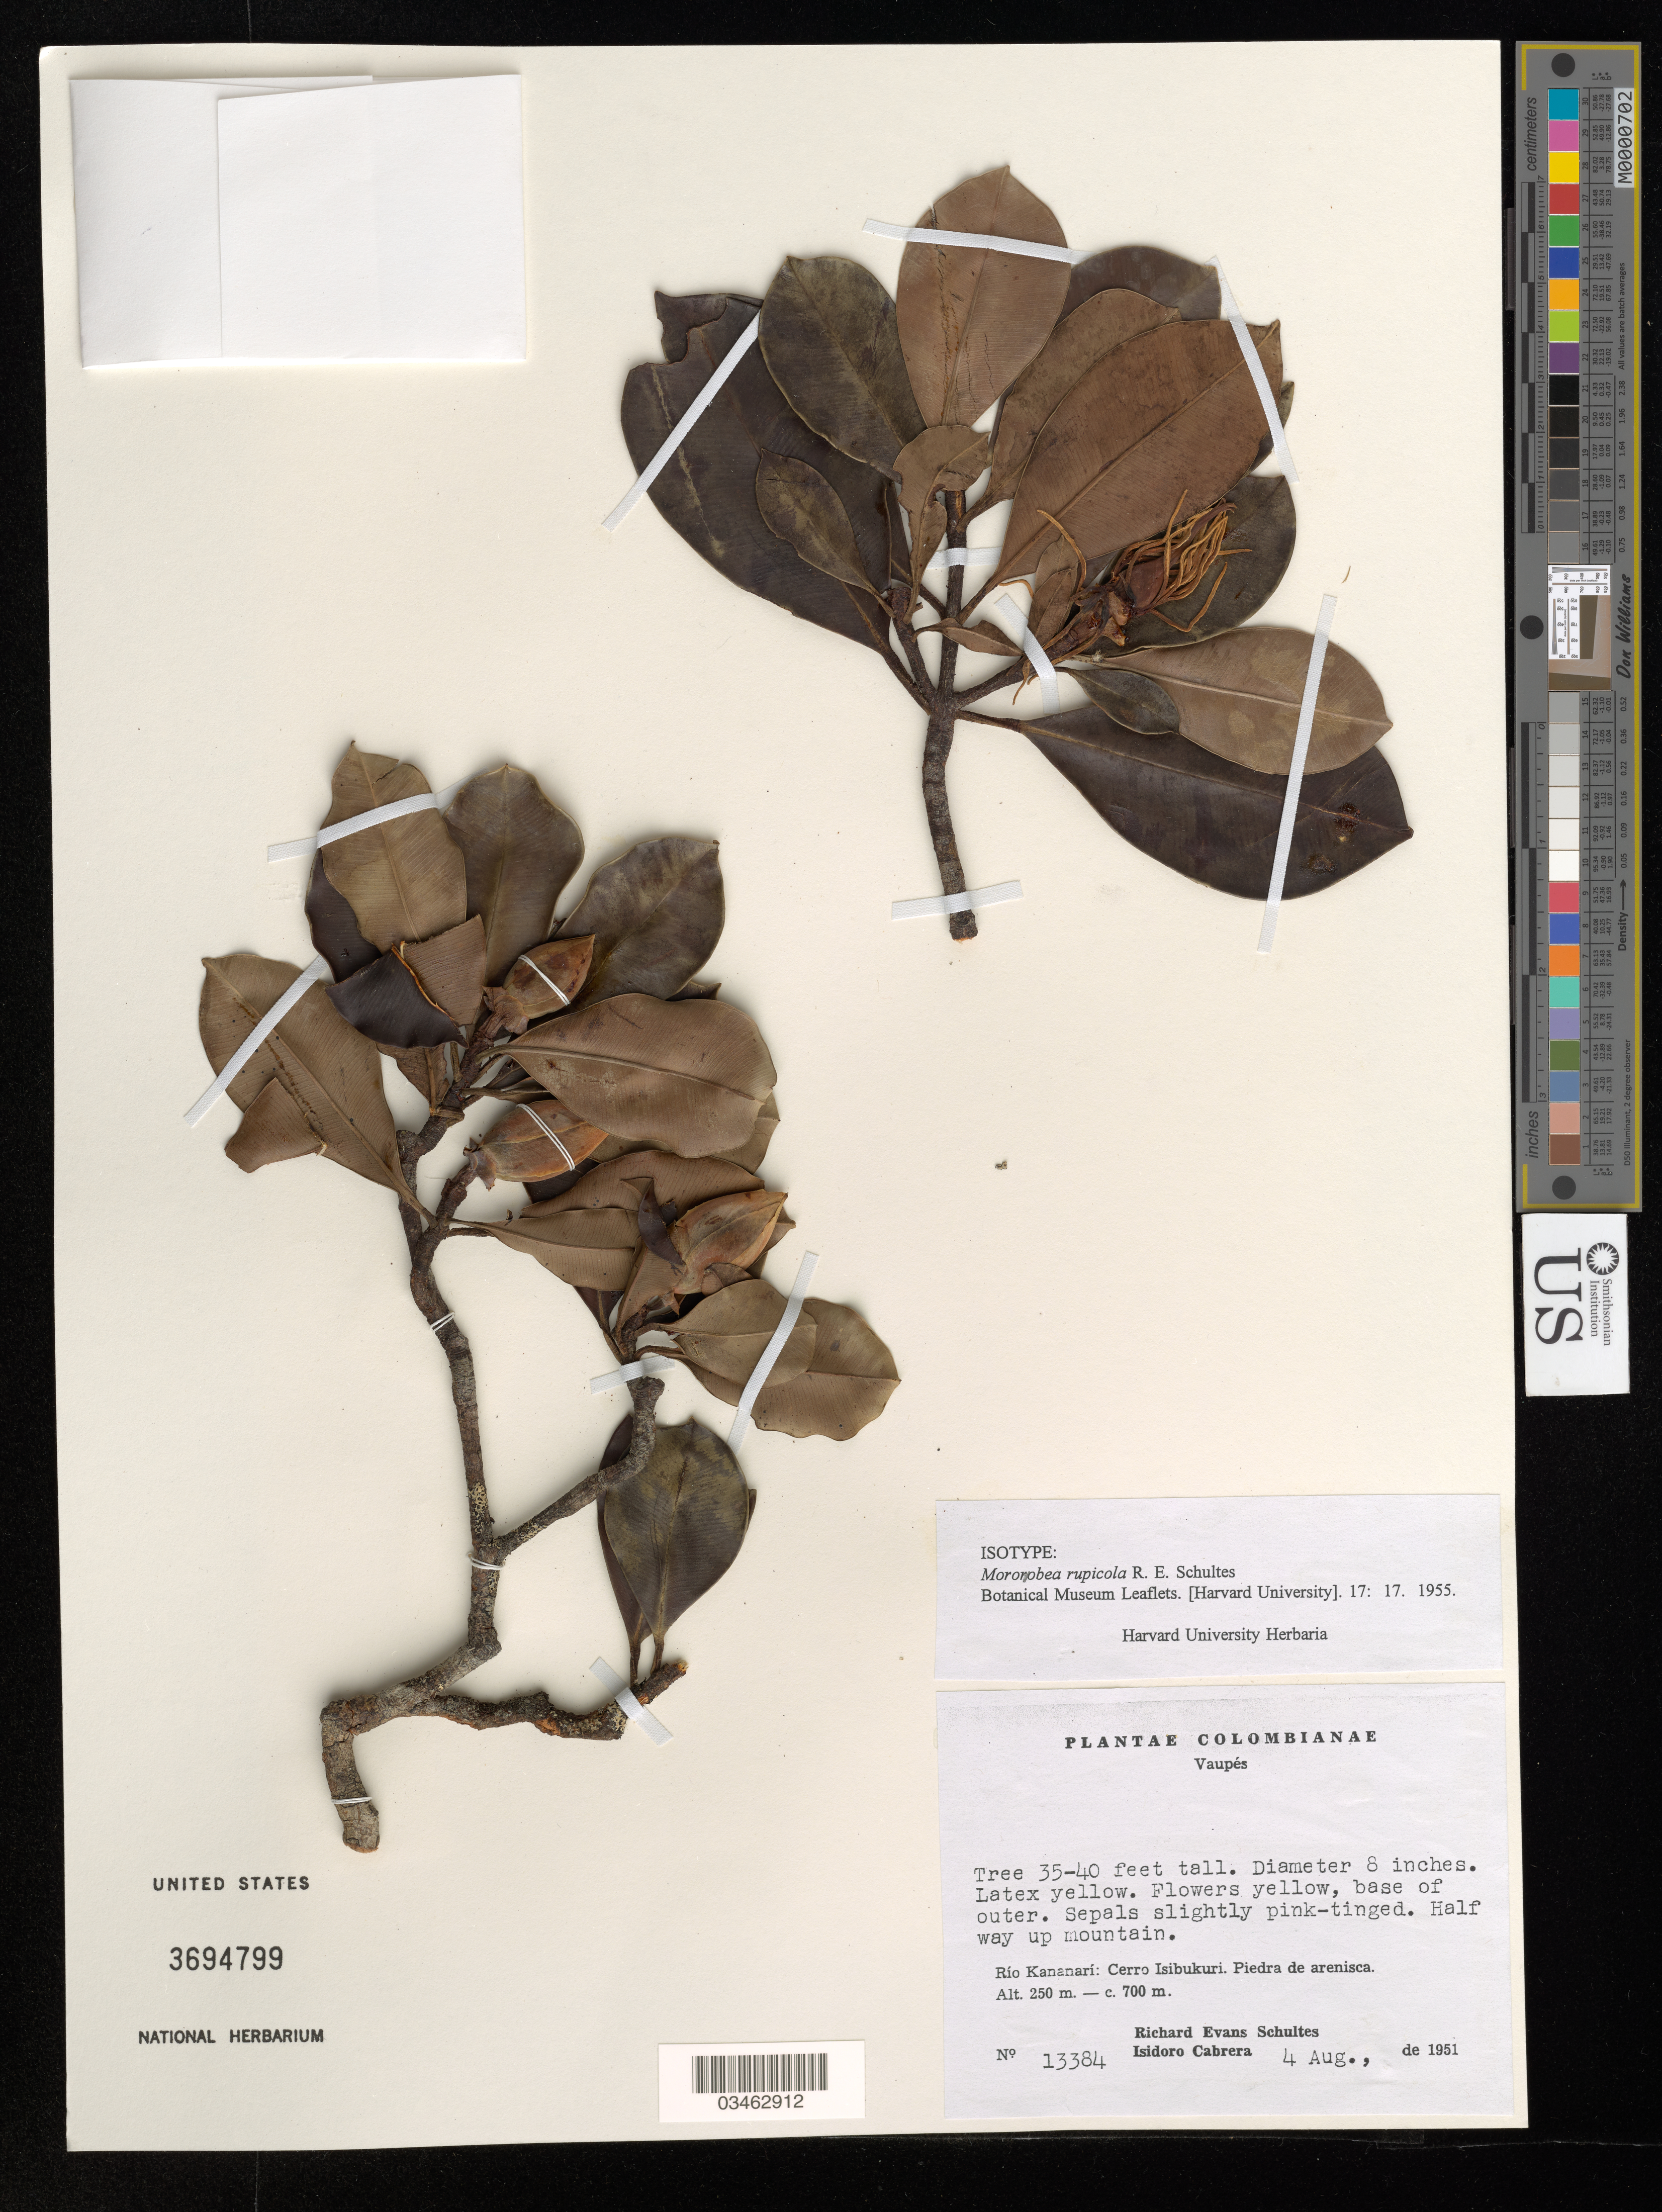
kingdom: Plantae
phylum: Tracheophyta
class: Magnoliopsida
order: Malpighiales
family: Clusiaceae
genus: Moronobea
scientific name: Moronobea rupicola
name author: R.E. Schult.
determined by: Schultes, R. E.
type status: Isotype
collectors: R. E. Schultes & I. Cabrera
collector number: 13384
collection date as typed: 04 Aug 1951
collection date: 1951-08-04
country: Colombia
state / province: Vaupés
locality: Rio Kananarí: Cerro Isibukurí.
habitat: Half way up mountain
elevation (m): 250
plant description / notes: current opinion: Moronobea rupicola R.E. Schult. is a synonym of Moronobea riparia Planch. & Triana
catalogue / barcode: US 3694799